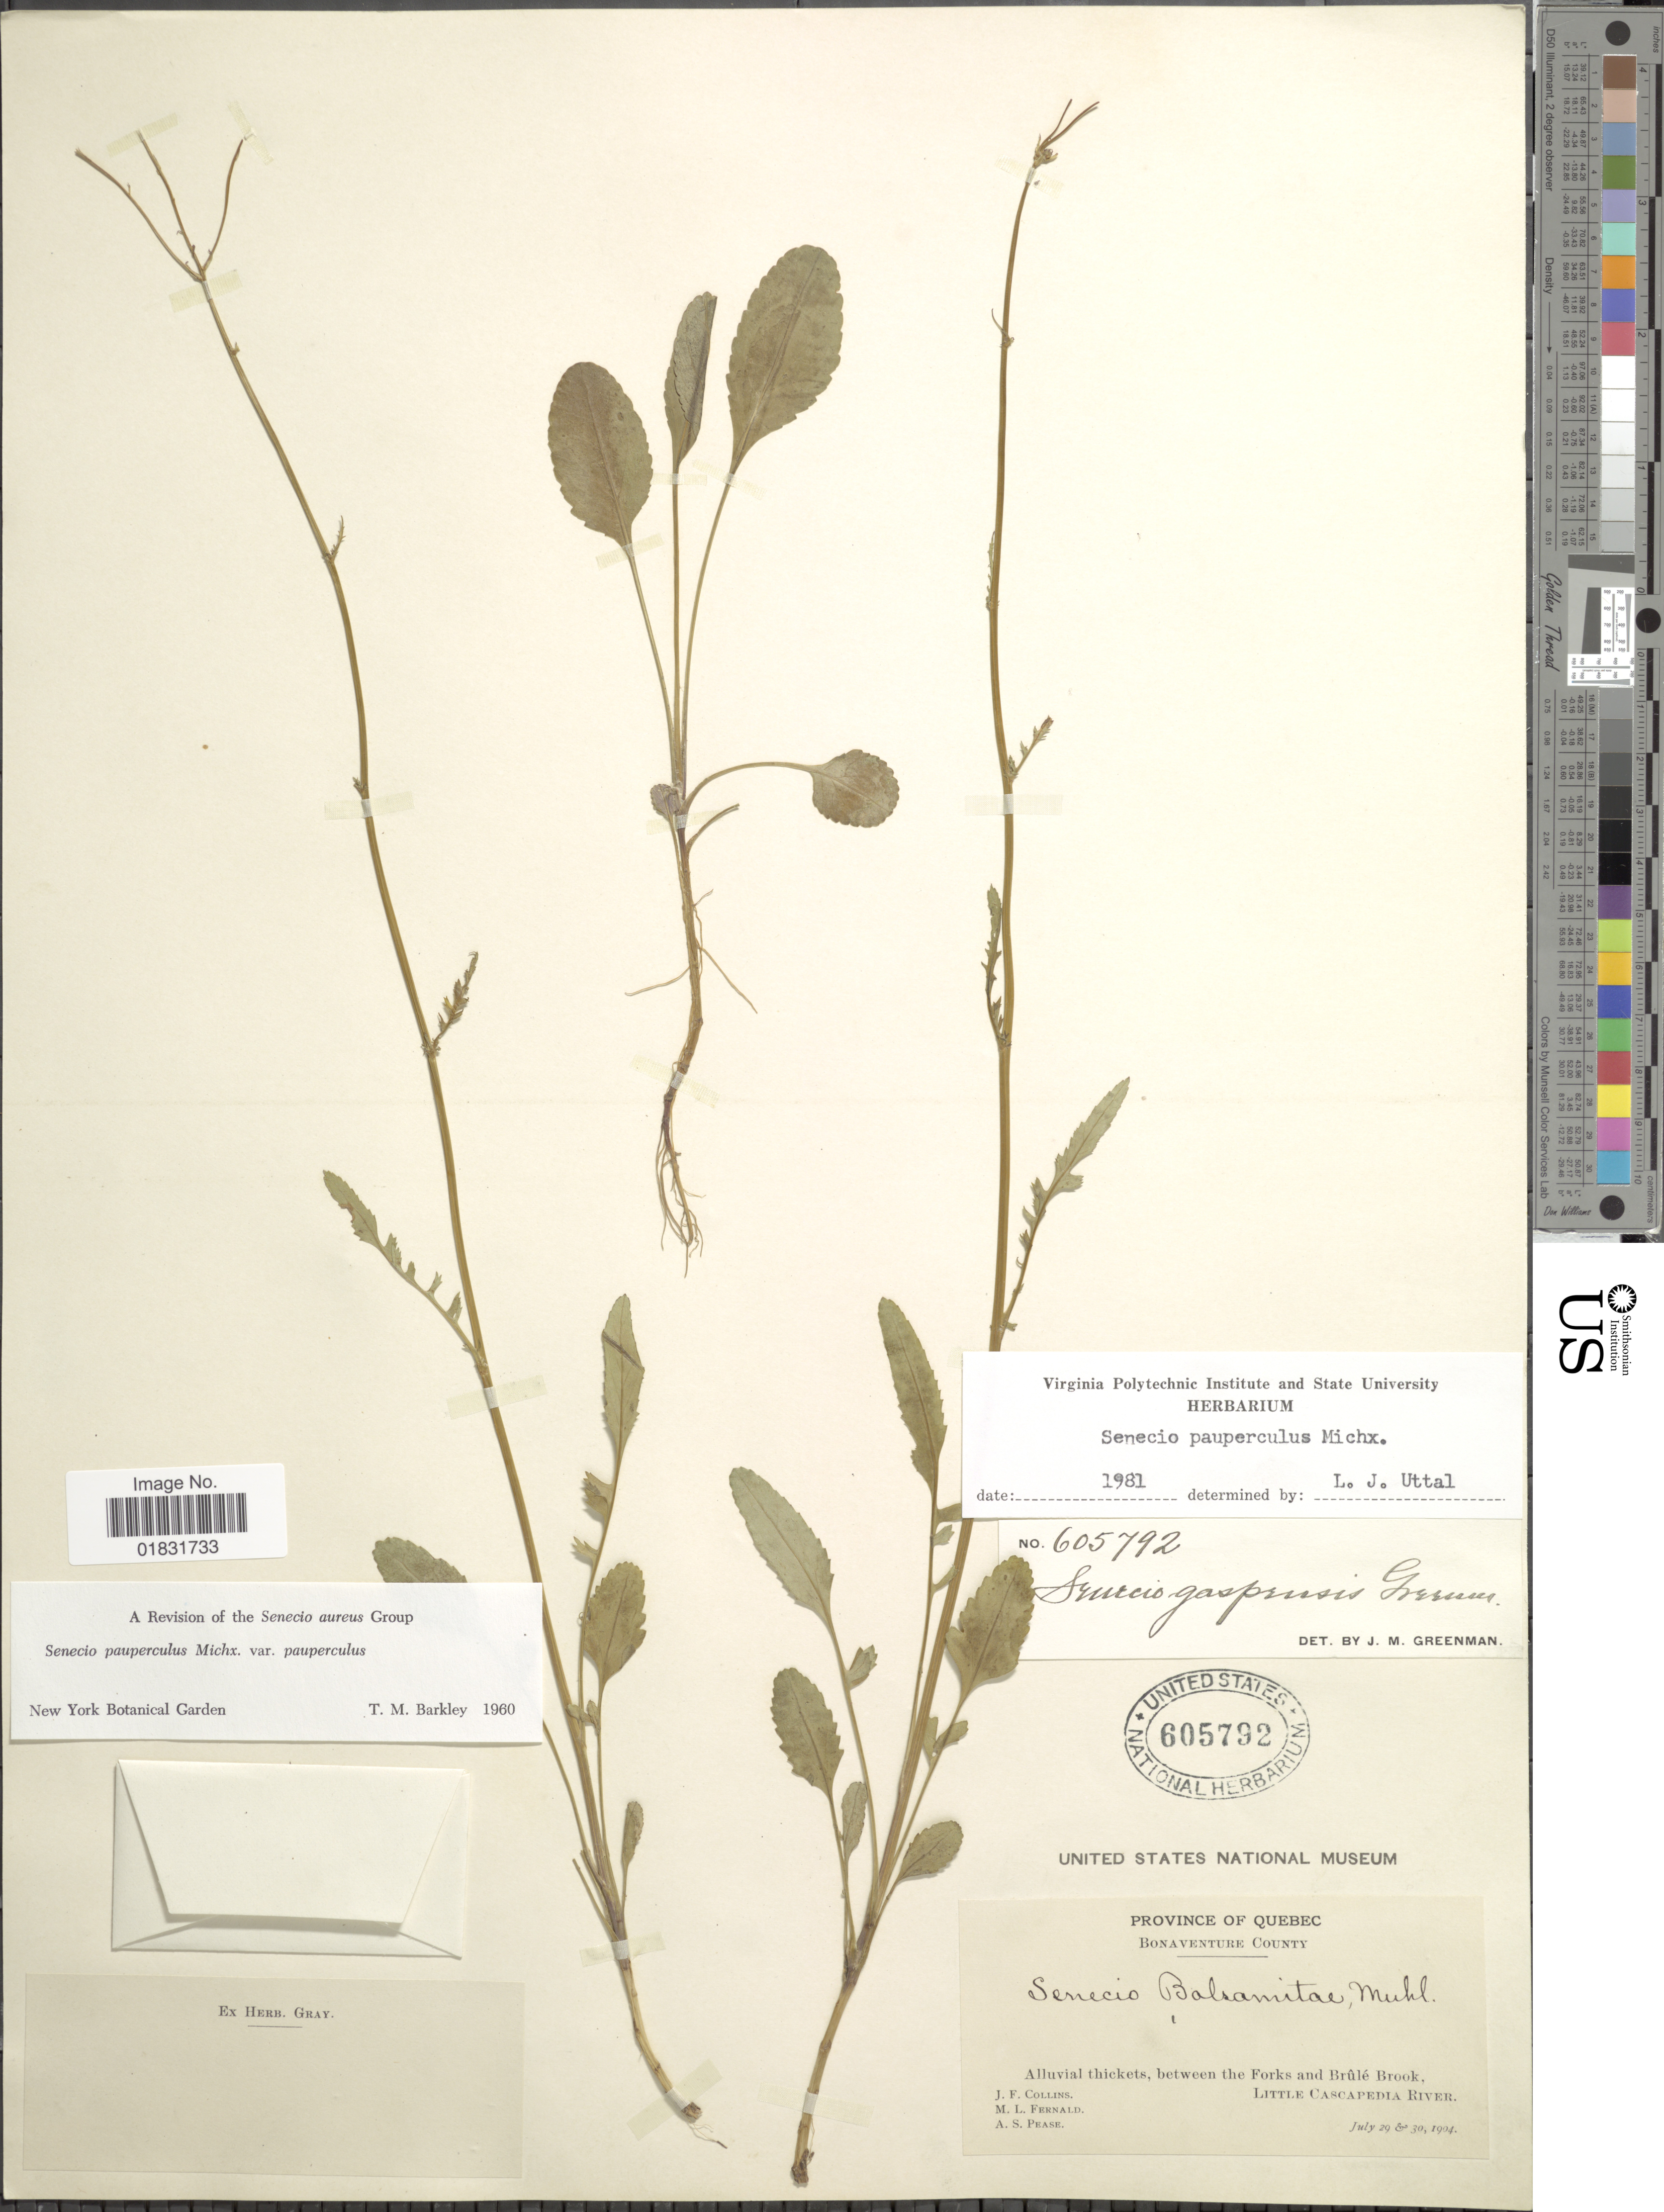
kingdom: Plantae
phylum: Tracheophyta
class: Magnoliopsida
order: Asterales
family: Asteraceae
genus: Packera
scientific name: Packera paupercula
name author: (Michx.) Á. Löve & D. Löve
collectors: J. Collins, M. L. Fernald & A. S. Pease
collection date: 1904-07-29/1904-07-30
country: Canada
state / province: Quebec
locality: Bonaventure County, Alluvial thickets, between the Forks and Brûlé Brook, Little Cascapedia River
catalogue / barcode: US 605792